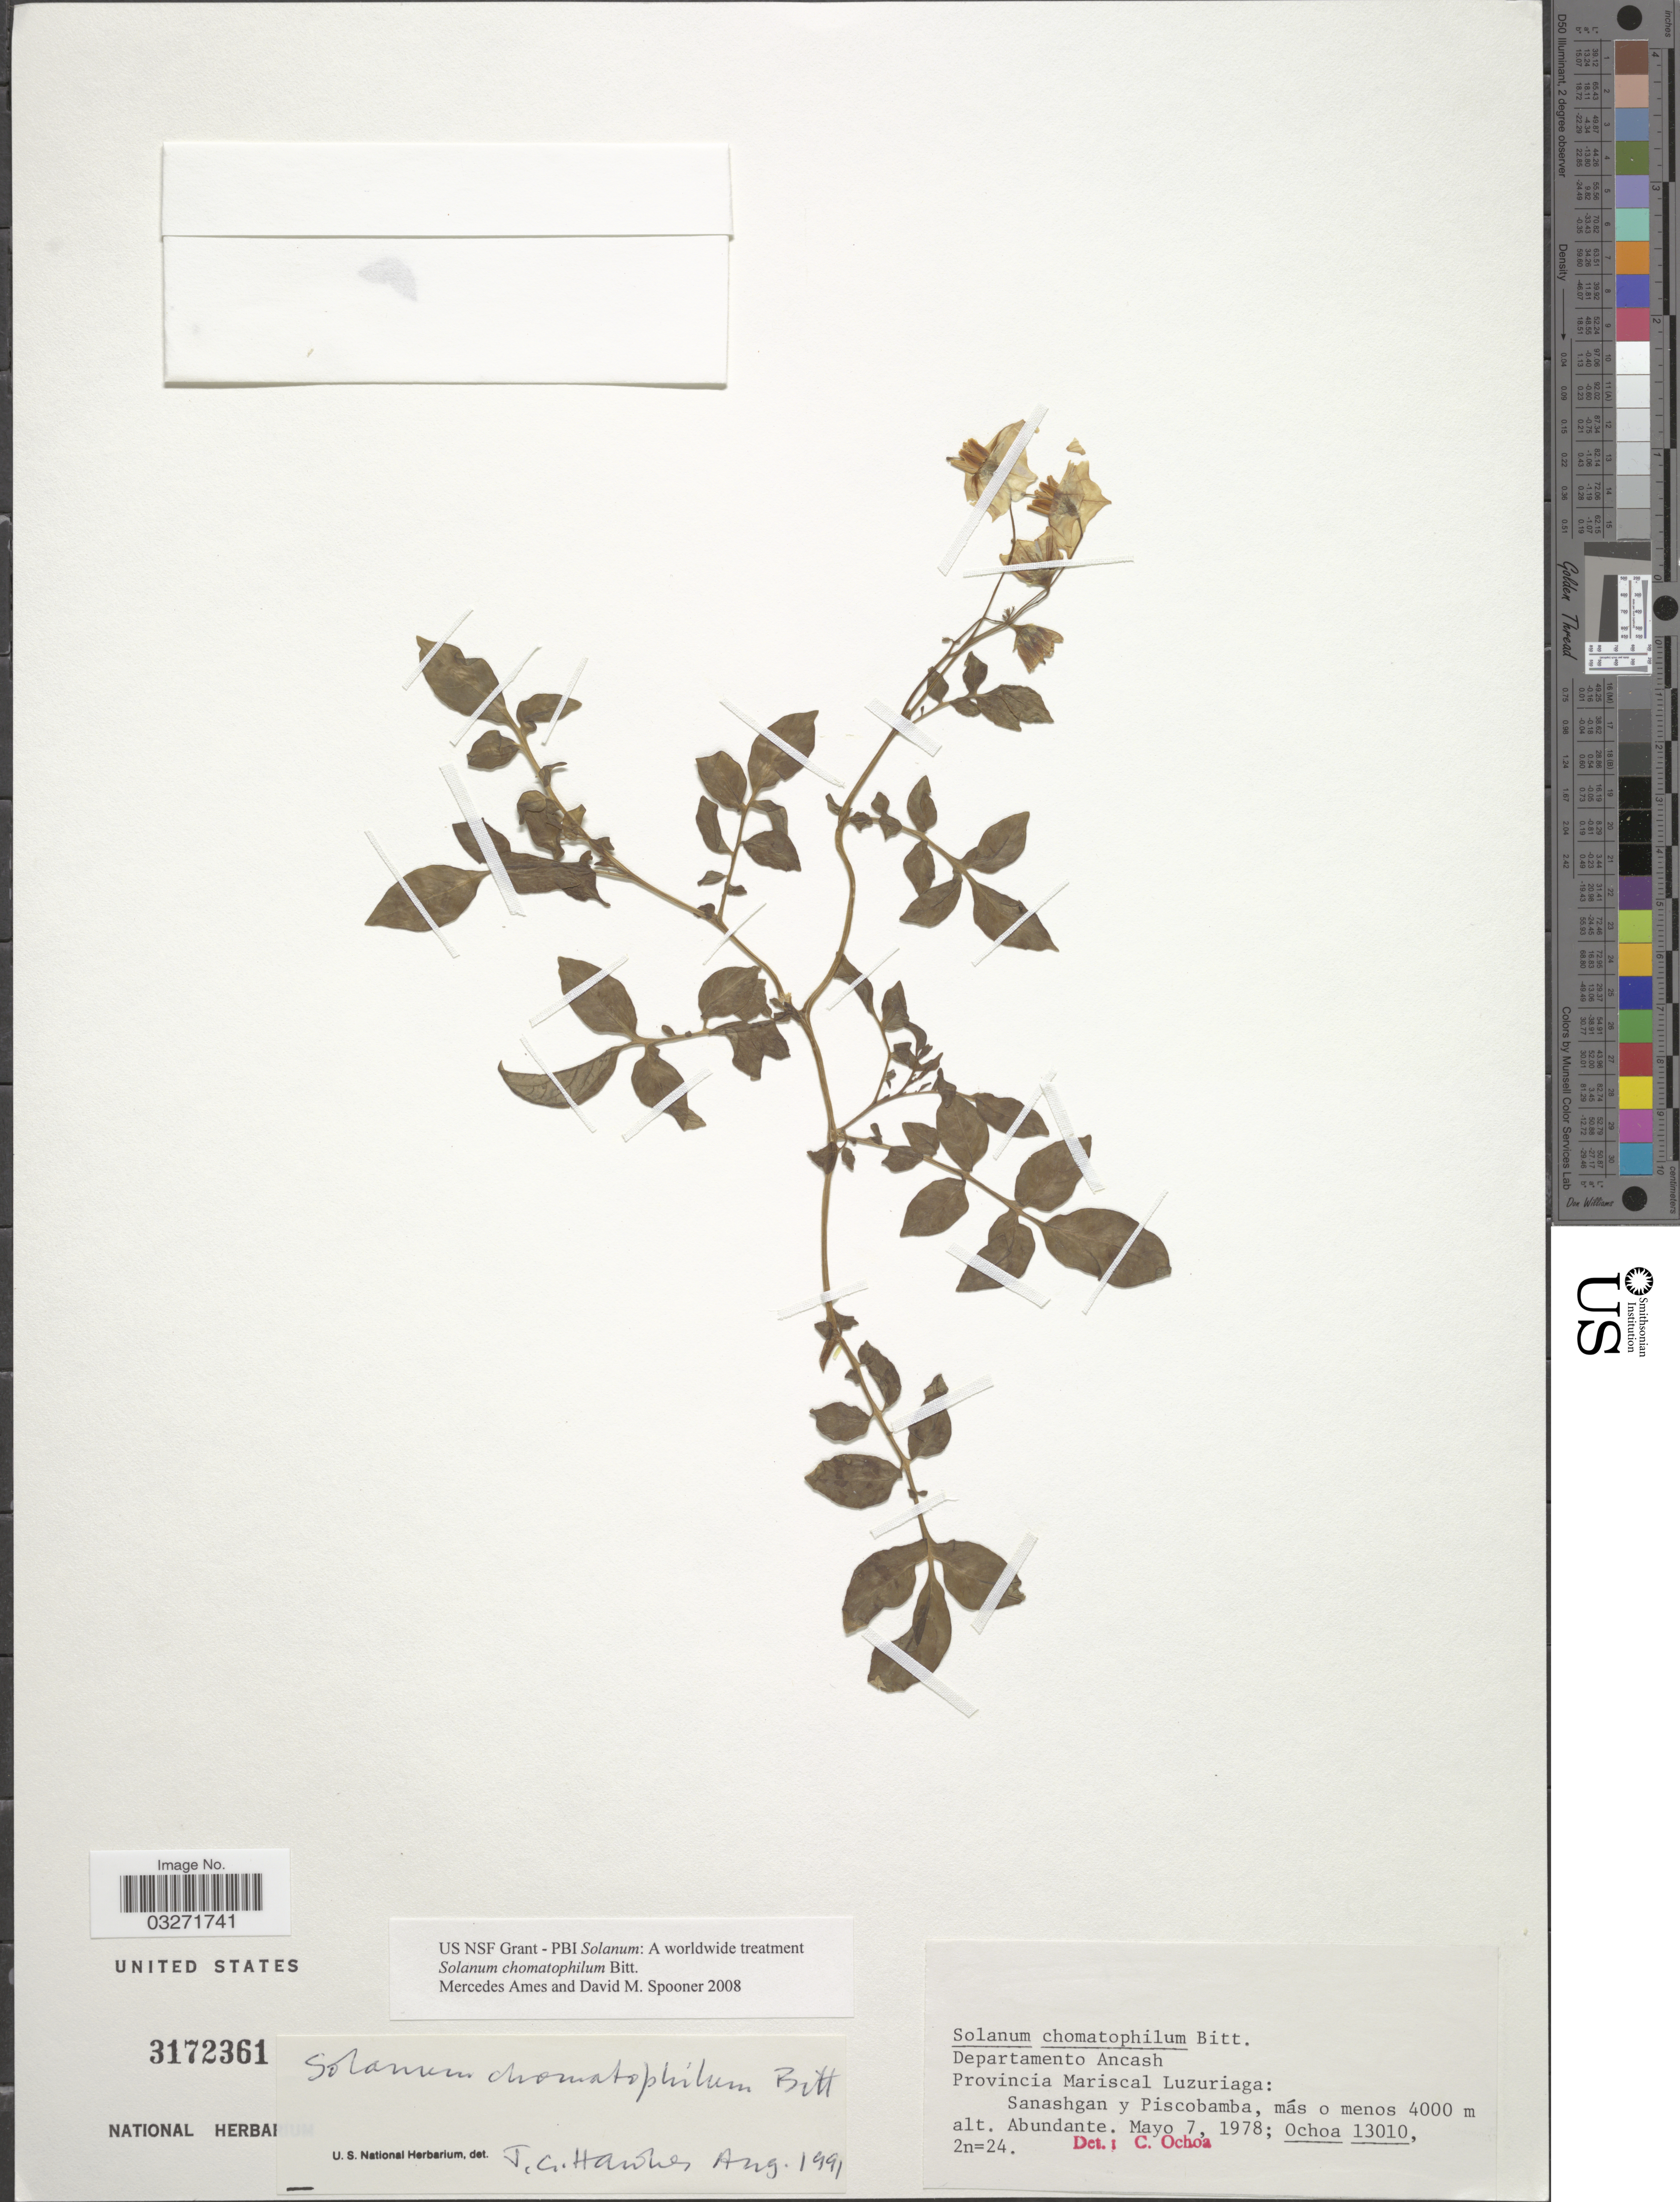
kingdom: Plantae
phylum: Tracheophyta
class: Magnoliopsida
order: Solanales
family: Solanaceae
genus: Solanum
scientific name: Solanum chomatophilum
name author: Bitter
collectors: -. Ochoa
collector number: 13010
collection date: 1978-05-07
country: Peru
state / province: Ancash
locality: Departamento Ancash. Provincia Mariscal Luzuriaga: Sanashgan y Piscobamba, más o menos.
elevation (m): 4000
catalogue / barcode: US 3172361